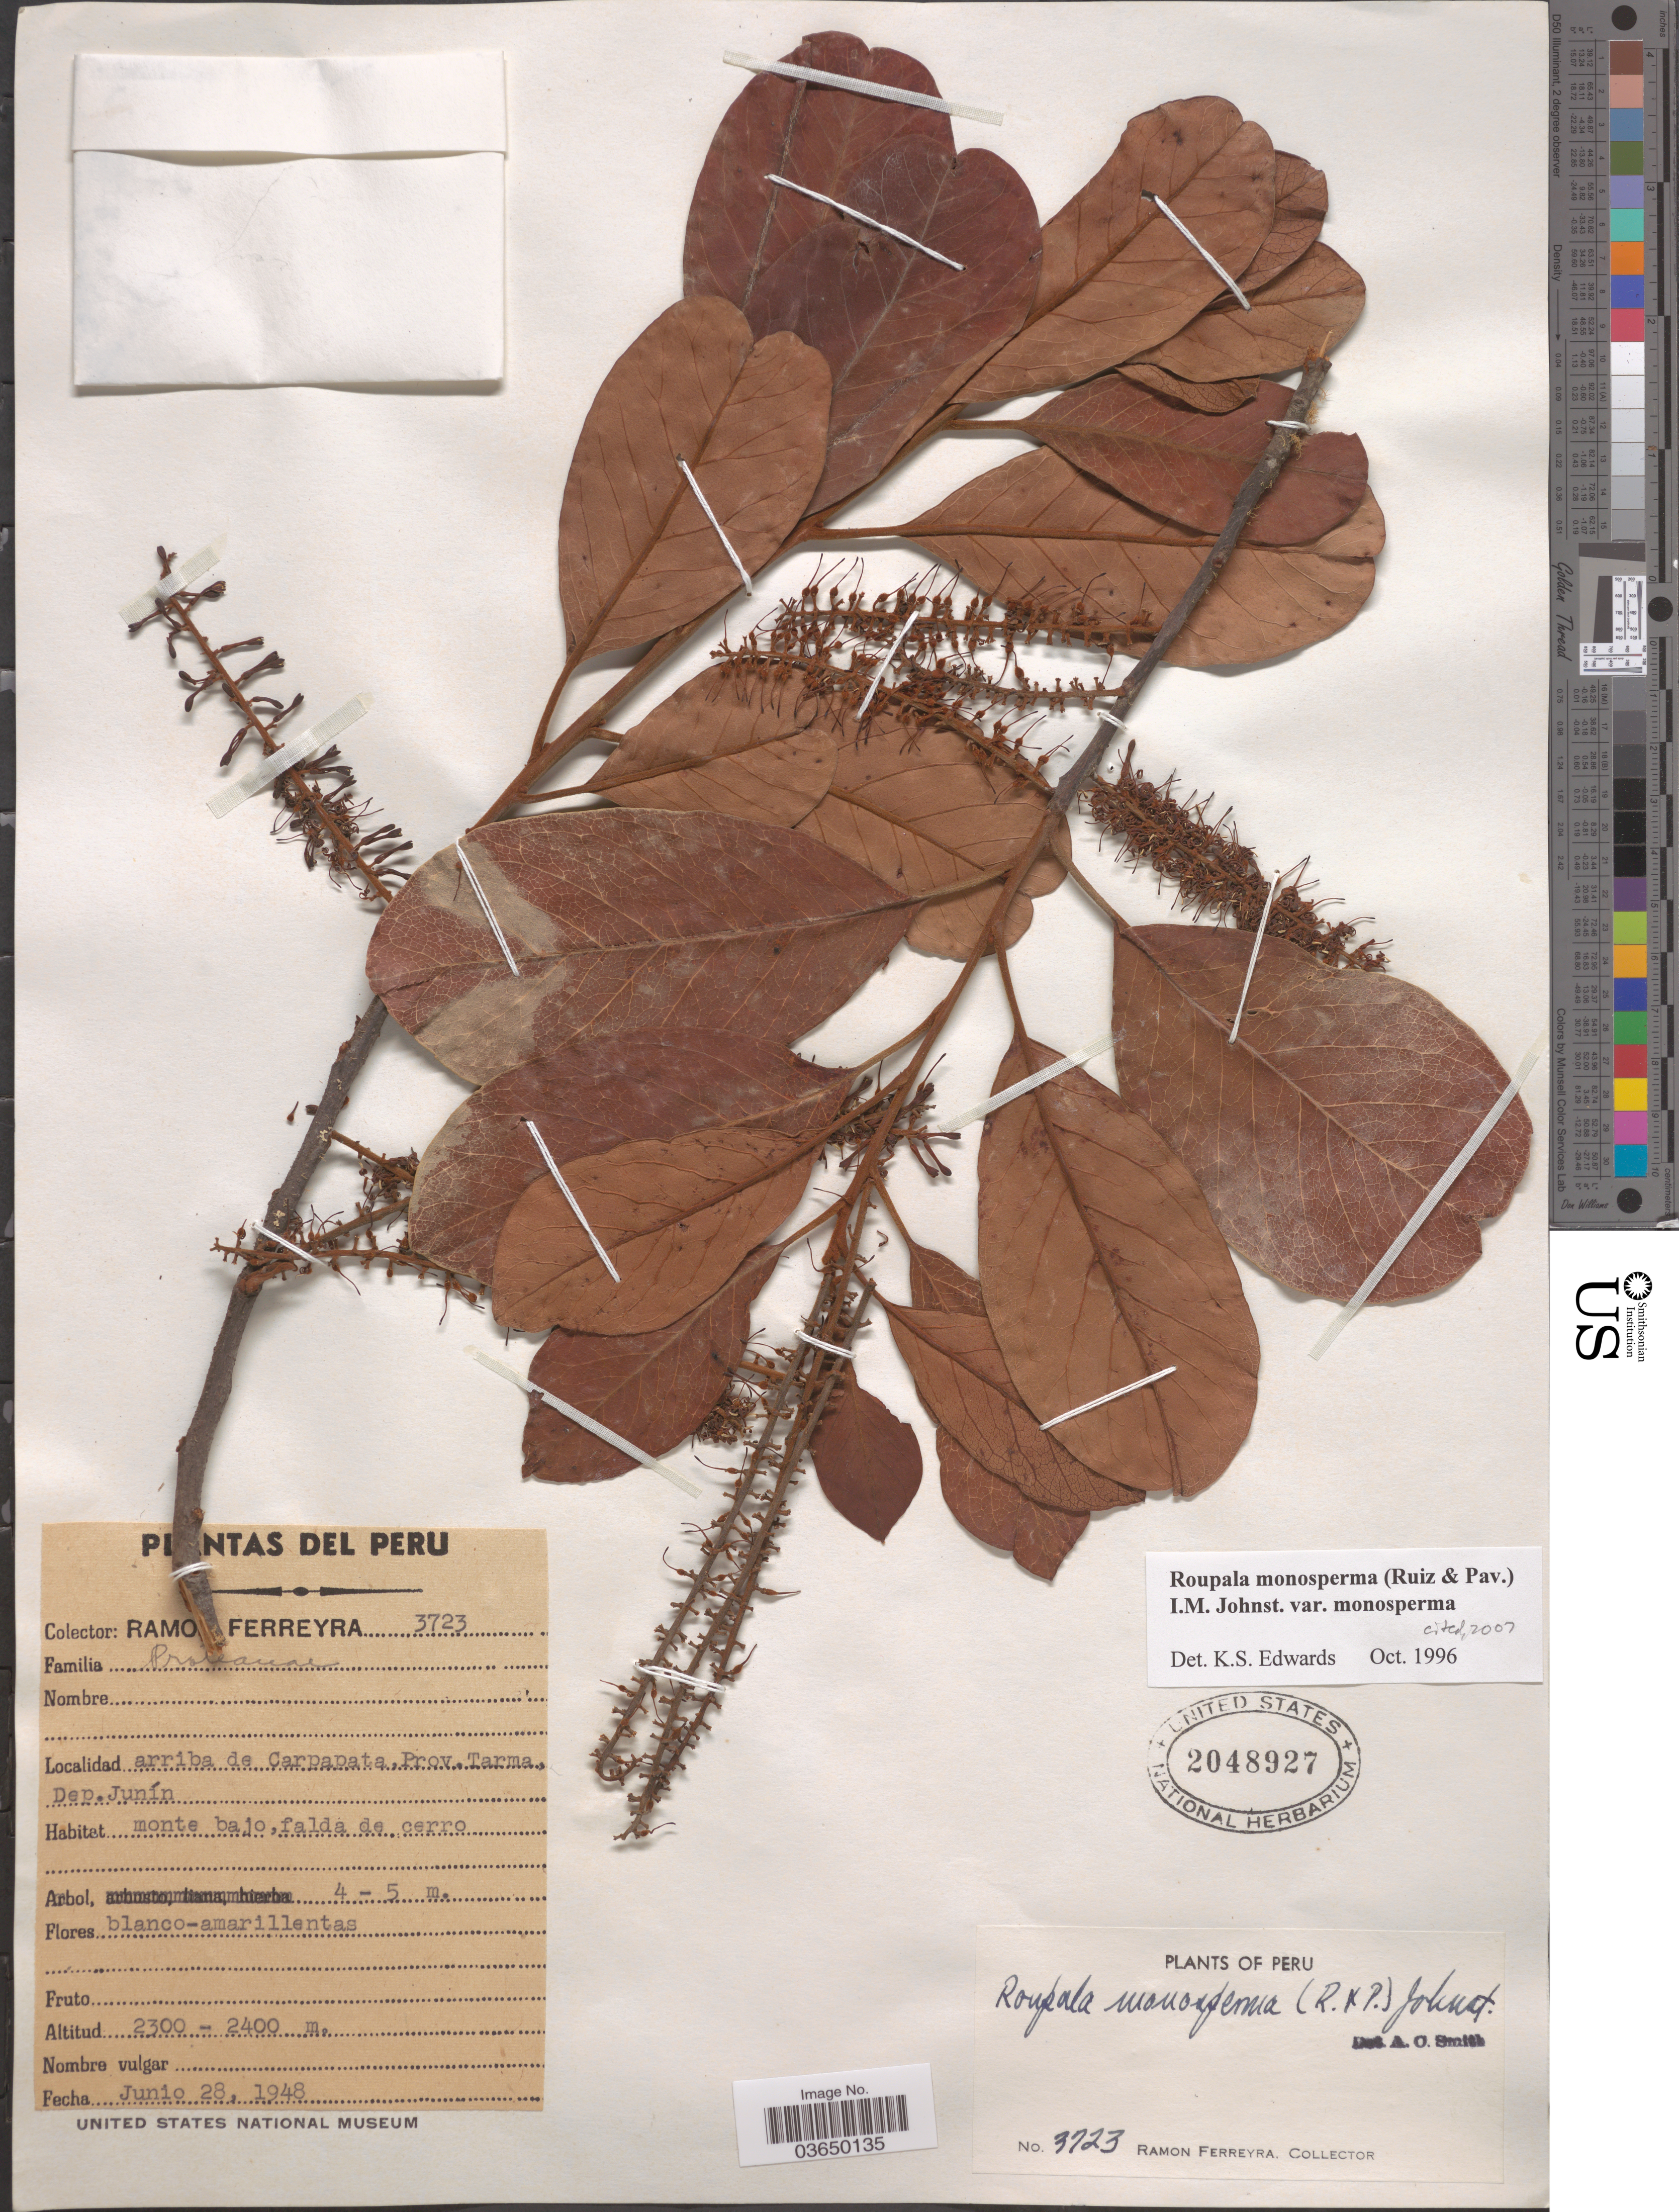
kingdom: Plantae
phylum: Tracheophyta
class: Magnoliopsida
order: Proteales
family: Proteaceae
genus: Roupala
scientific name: Roupala monosperma var. monosperma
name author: (Ruiz & Pav.) I.M. Johnst.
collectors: R. A. Ferreyra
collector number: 3723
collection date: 1948-06-28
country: Peru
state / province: Junín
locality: Arriba de Carpapata, Prov. Tarma, Dep. Junín.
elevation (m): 2300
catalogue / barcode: US 2048927